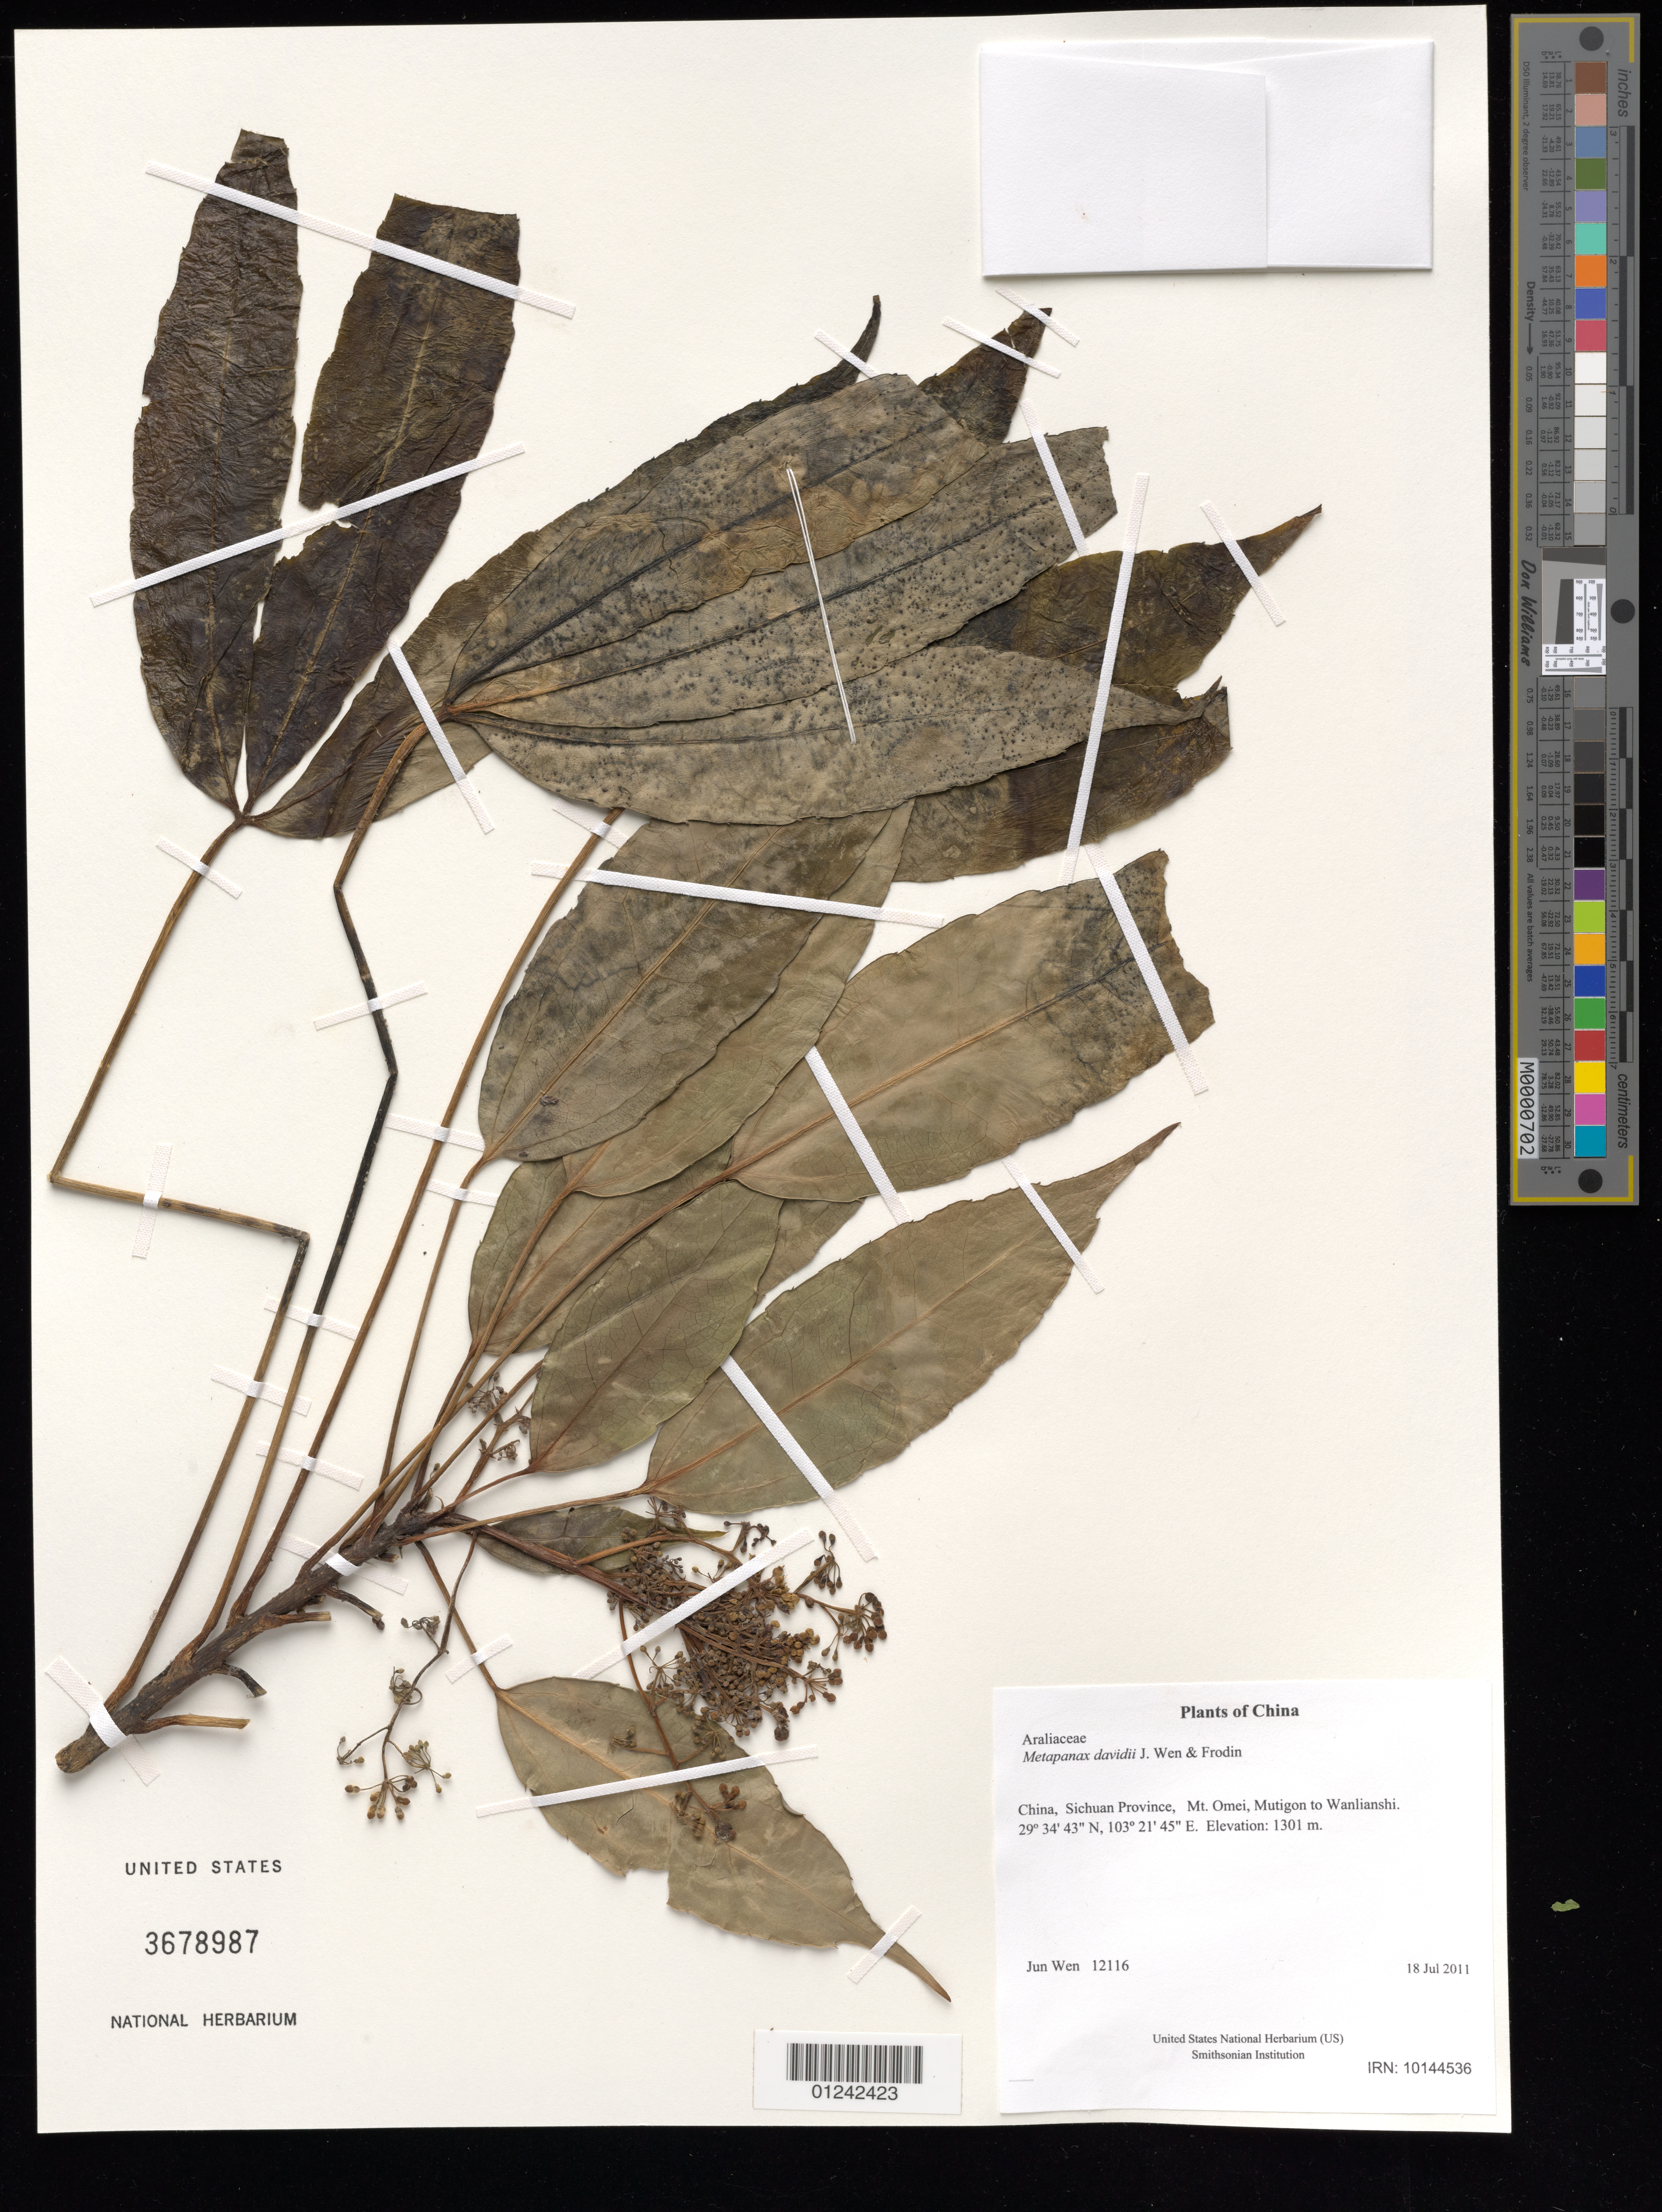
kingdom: Plantae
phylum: Tracheophyta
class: Magnoliopsida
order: Apiales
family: Araliaceae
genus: Metapanax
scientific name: Metapanax davidii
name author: J. Wen & Frodin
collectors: J. Wen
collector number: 12116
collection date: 2011-07-18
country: China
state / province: Sichuan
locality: Mt. Omei, Mutigon to Wanlianshi.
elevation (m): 1301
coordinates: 29 34 42.9 N, 103 21 45 E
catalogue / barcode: US 3678987